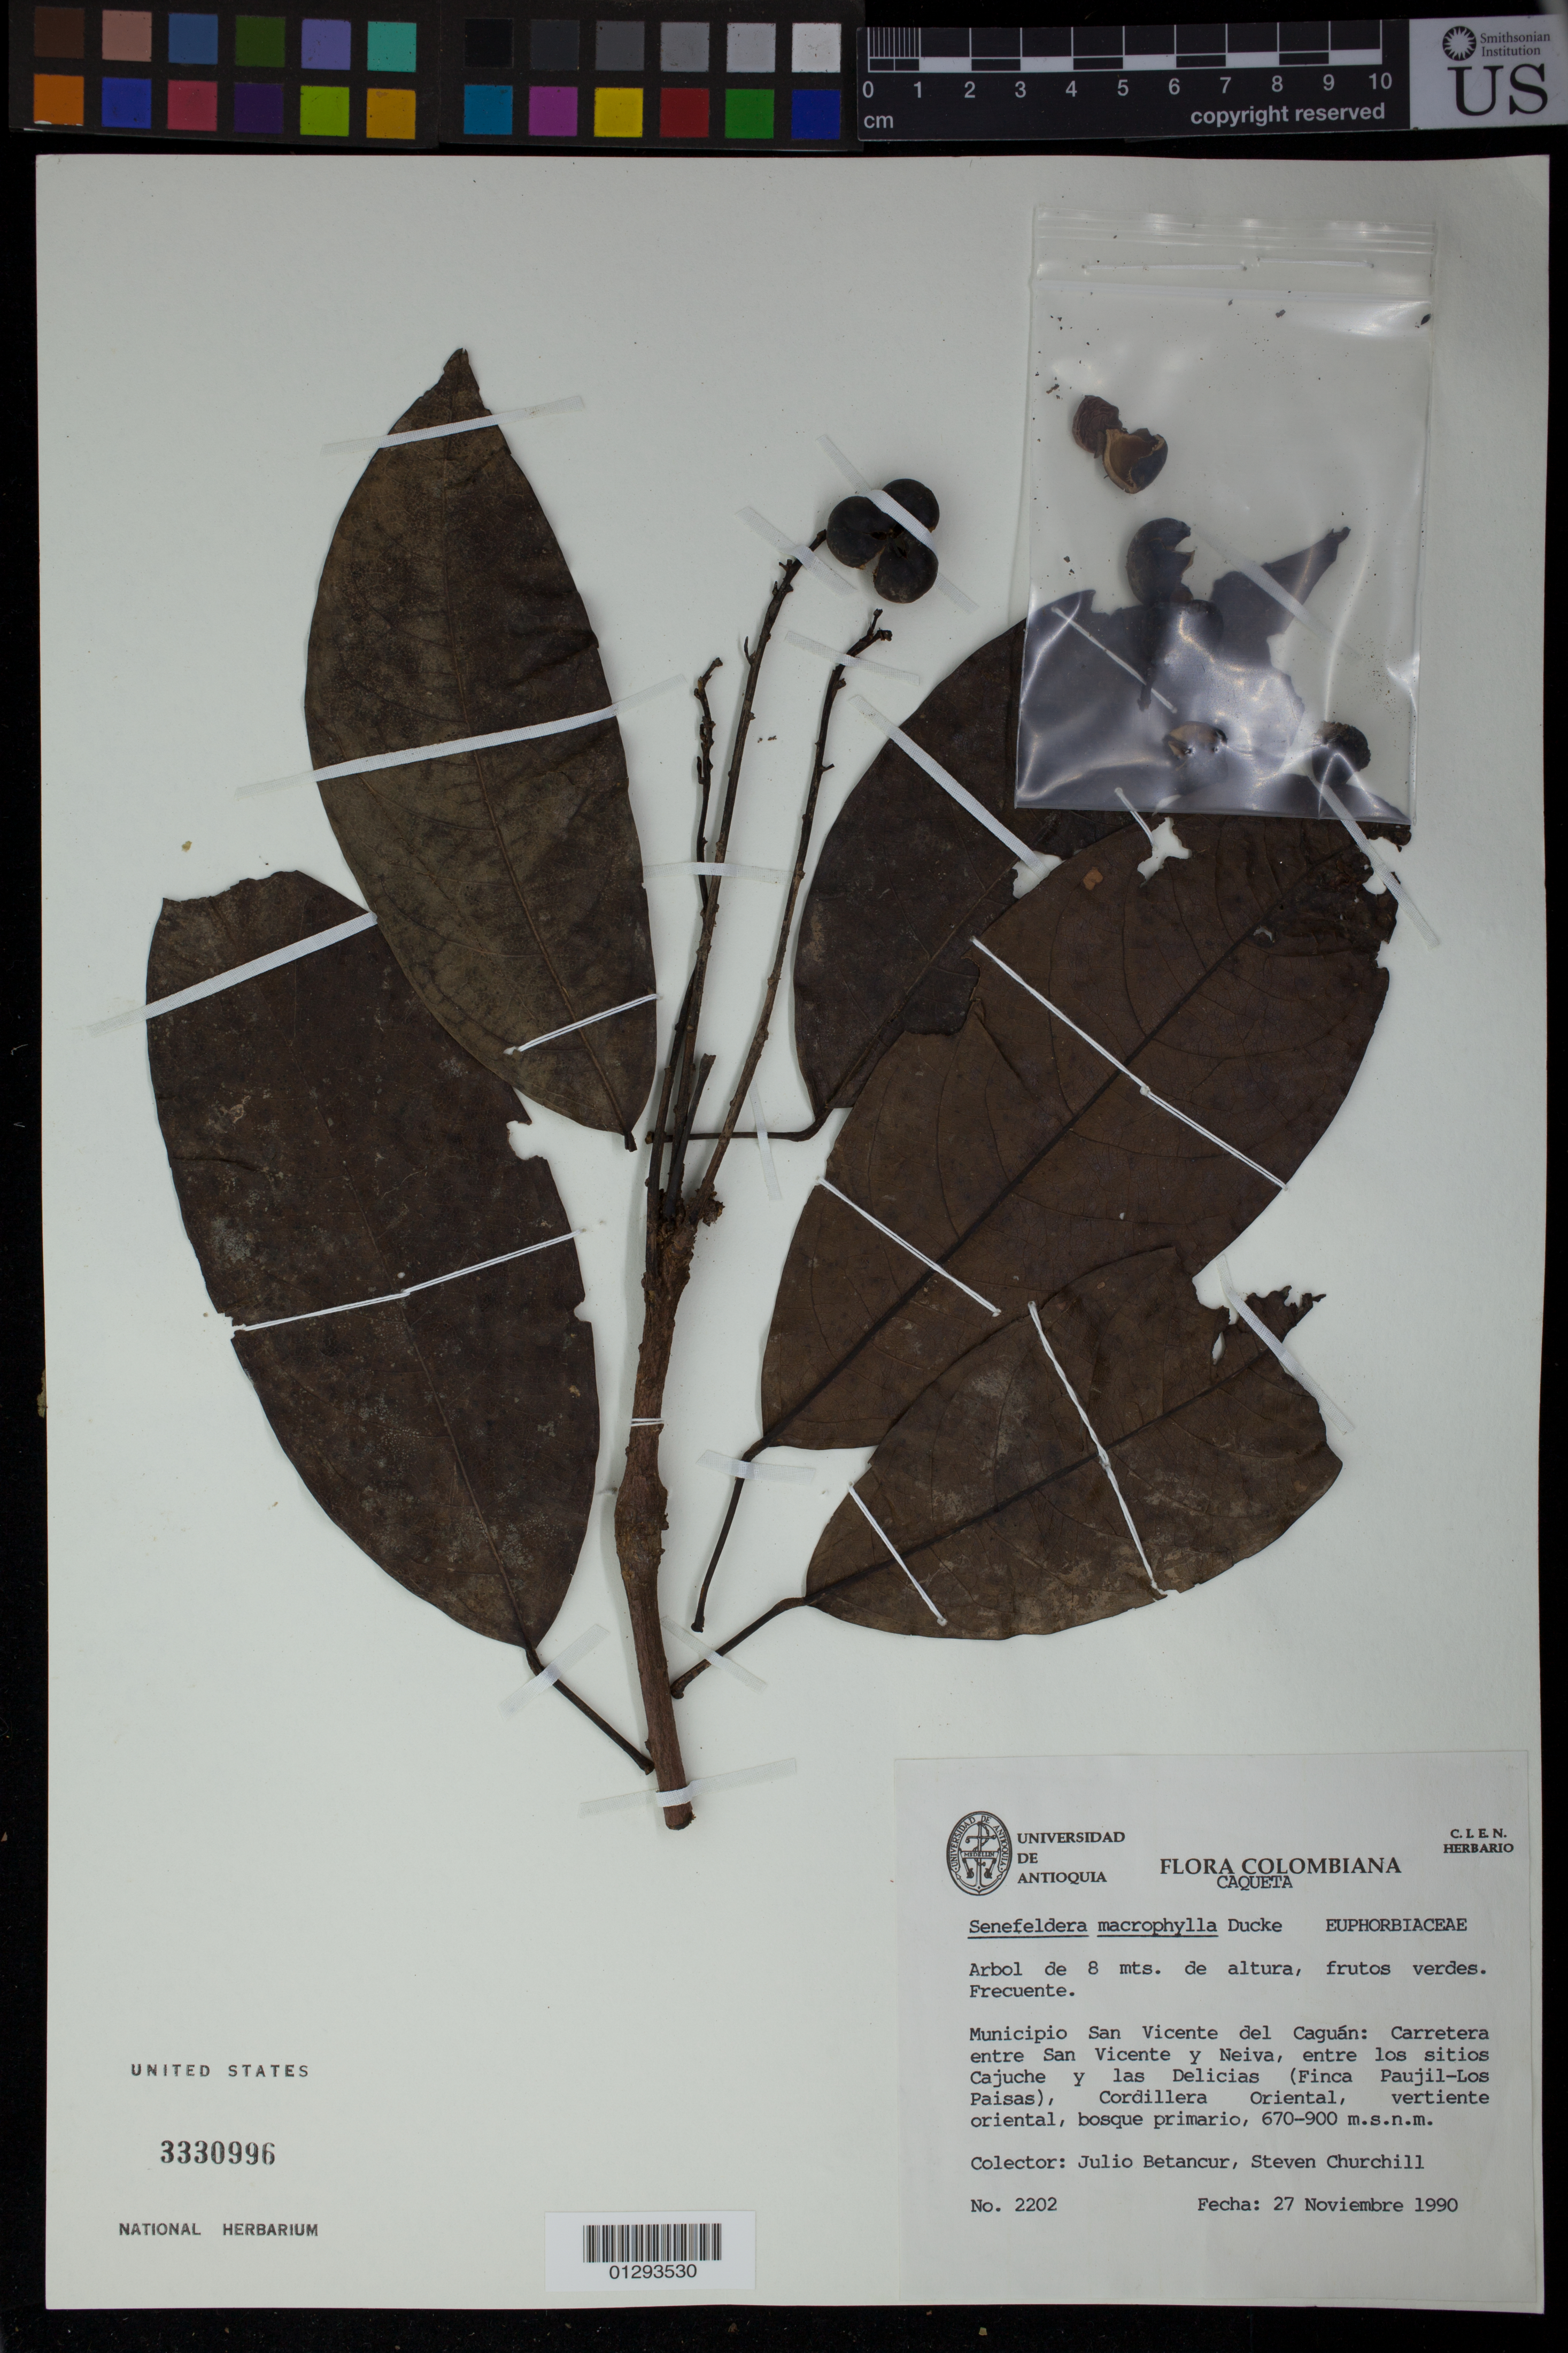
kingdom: Plantae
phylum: Tracheophyta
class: Magnoliopsida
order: Malpighiales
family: Euphorbiaceae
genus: Senefeldera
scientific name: Senefeldera macrophylla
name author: Ducke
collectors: J. Betancur & S. Churchill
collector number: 2202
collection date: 1990-11-27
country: Colombia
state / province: Caqueta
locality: Municipio San Vicente del Caguan: Carretera entre San Vicente y Neiva, entre los sitios Cajuche y las Delicias (Finca Paujil-Los Paisas, Cordillera Oriental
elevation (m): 670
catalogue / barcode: US 3330996